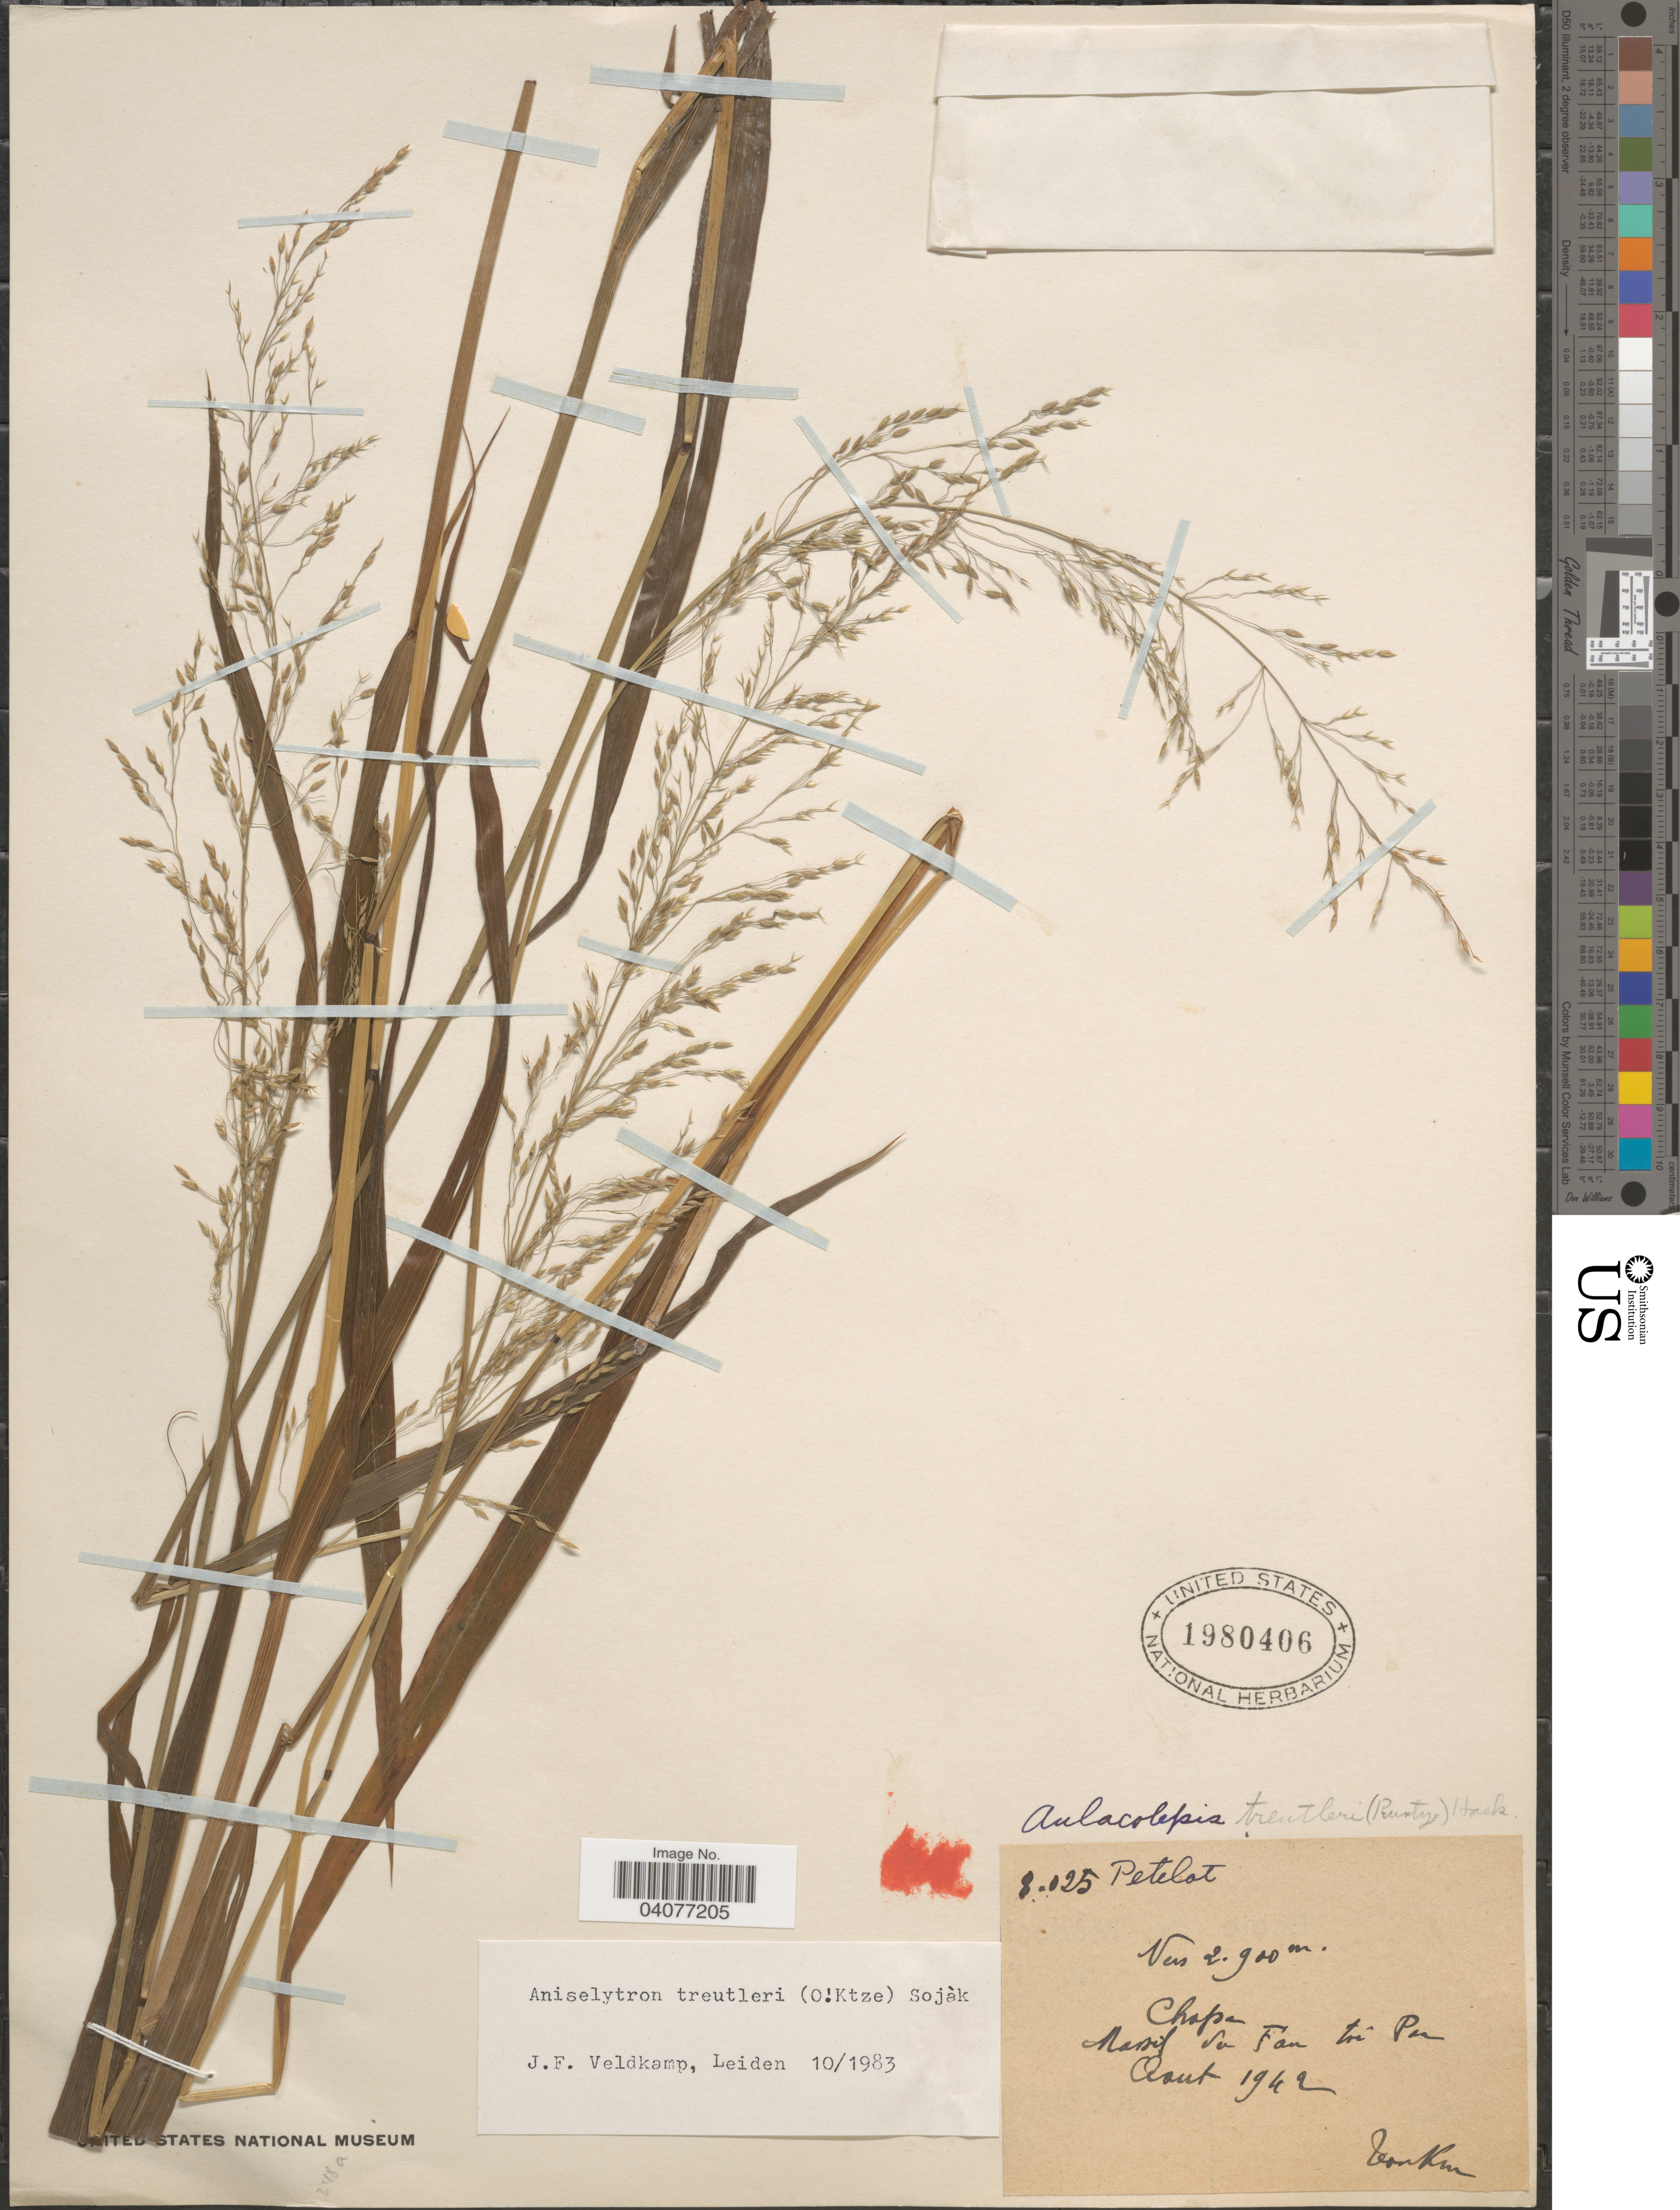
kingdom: Plantae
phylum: Tracheophyta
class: Liliopsida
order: Poales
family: Poaceae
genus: Aniselytron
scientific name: Aniselytron treutleri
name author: (Kuntze) Soják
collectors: Pételot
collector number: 8025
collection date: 1942-08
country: Vietnam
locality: Chapa. Massif du Fan tri Pa. Tonkin.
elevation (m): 2900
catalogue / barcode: US 1980406